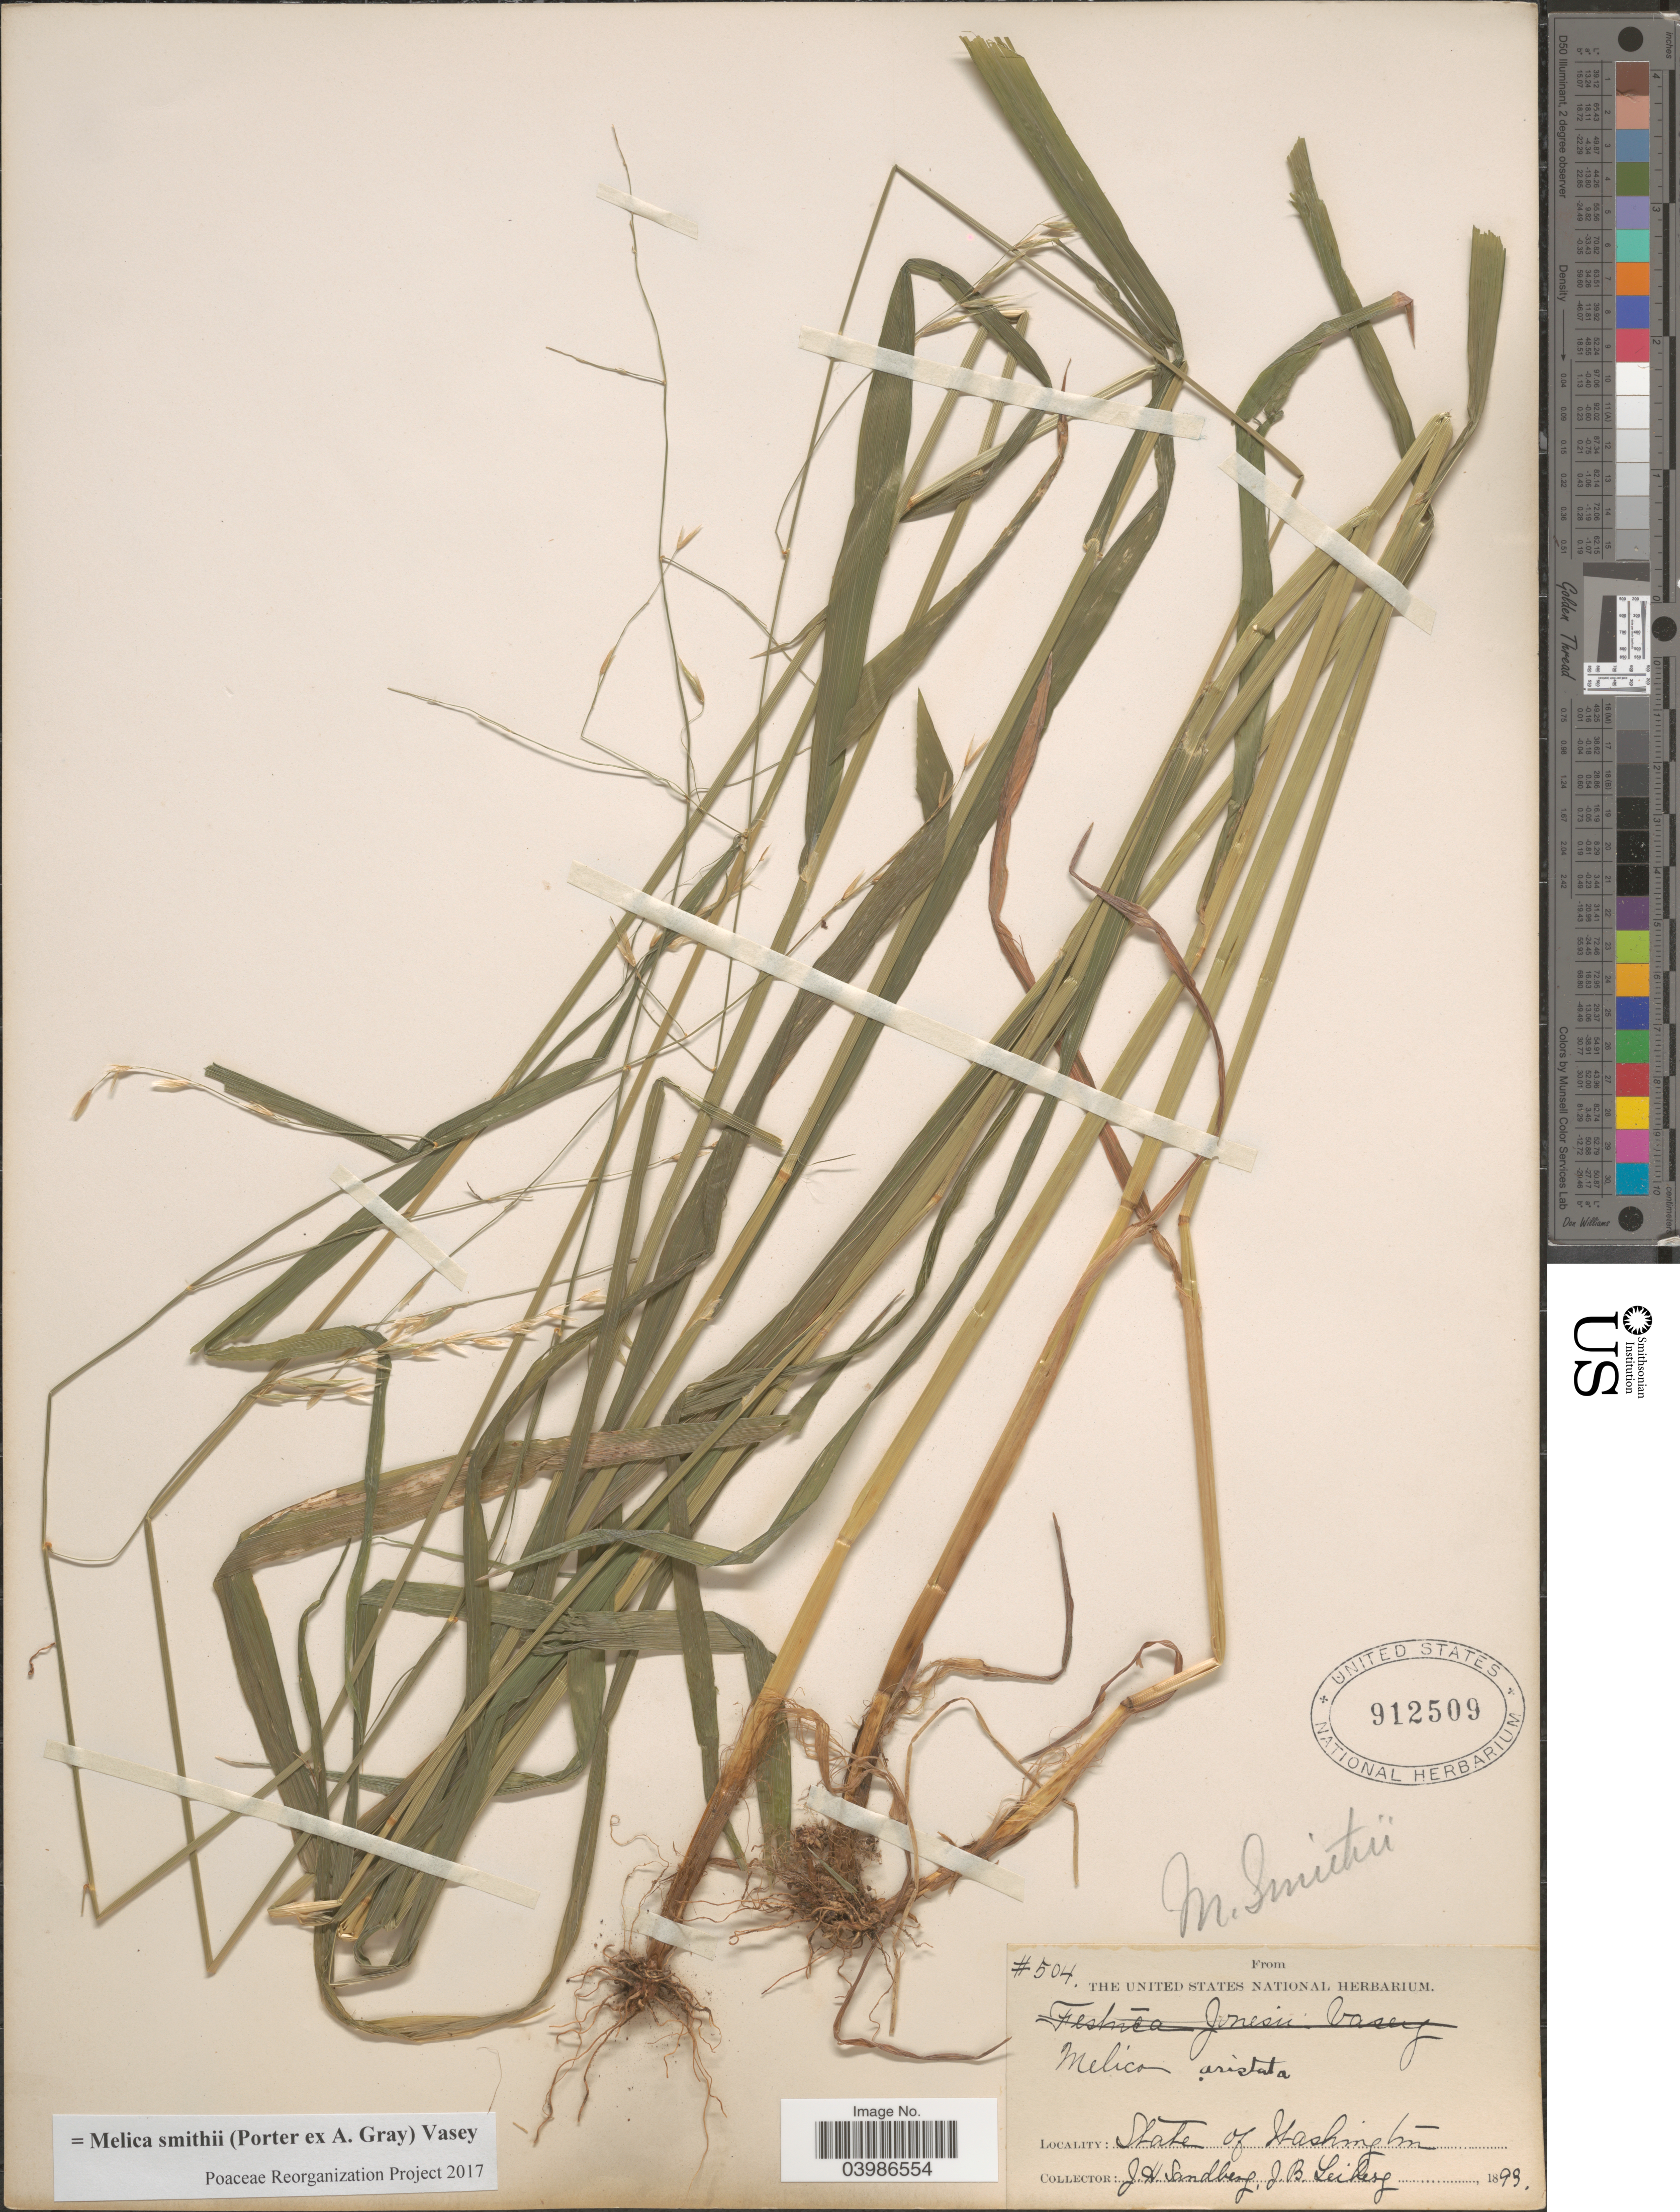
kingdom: Plantae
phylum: Tracheophyta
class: Liliopsida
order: Poales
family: Poaceae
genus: Melica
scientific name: Melica smithii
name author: (Porter ex A. Gray) Vasey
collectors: J. H. Sandberg & J. B. Leiberg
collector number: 504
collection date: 1893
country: United States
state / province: Washington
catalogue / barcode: US 912509